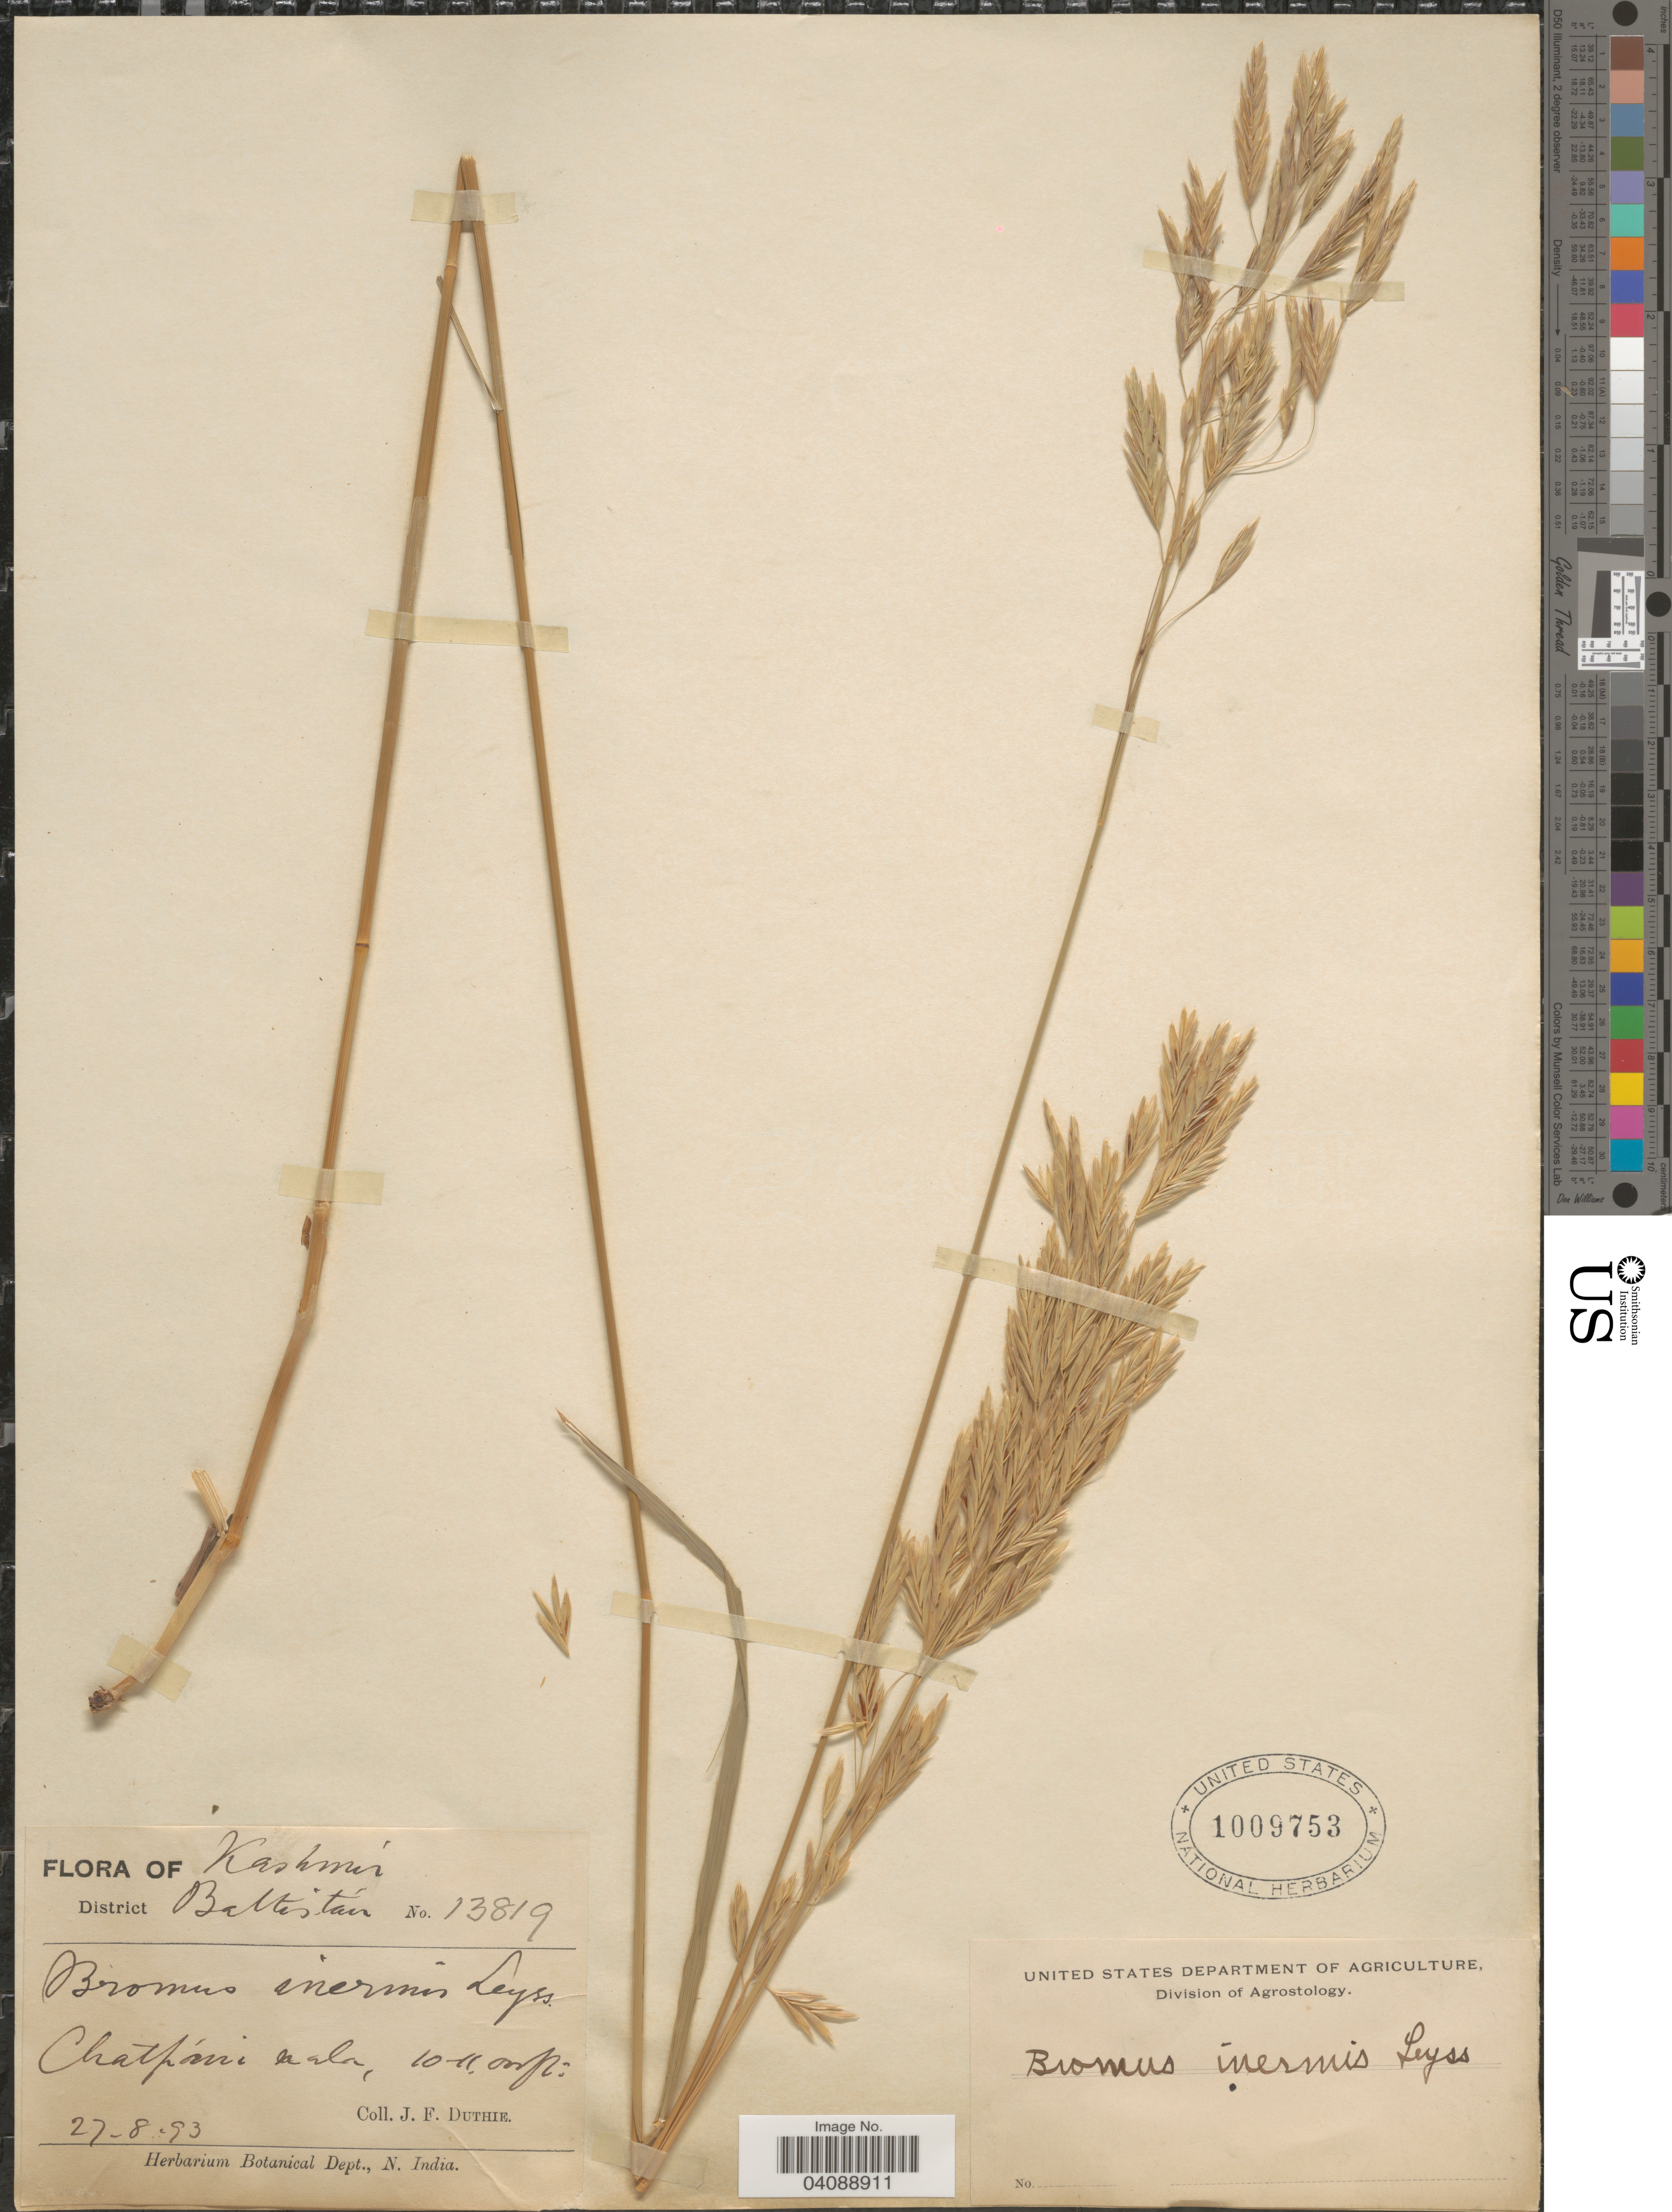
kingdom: Plantae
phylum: Tracheophyta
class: Liliopsida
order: Poales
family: Poaceae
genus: Bromus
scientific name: Bromus inermis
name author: Leyss.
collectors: J. F. Duthie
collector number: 13819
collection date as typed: Transcribed d/m/y: 27/8/93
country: India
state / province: Jammu and Kashmir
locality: Kashmir. District Baltistán. Chatpáni nala.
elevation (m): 3048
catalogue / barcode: US 1009753